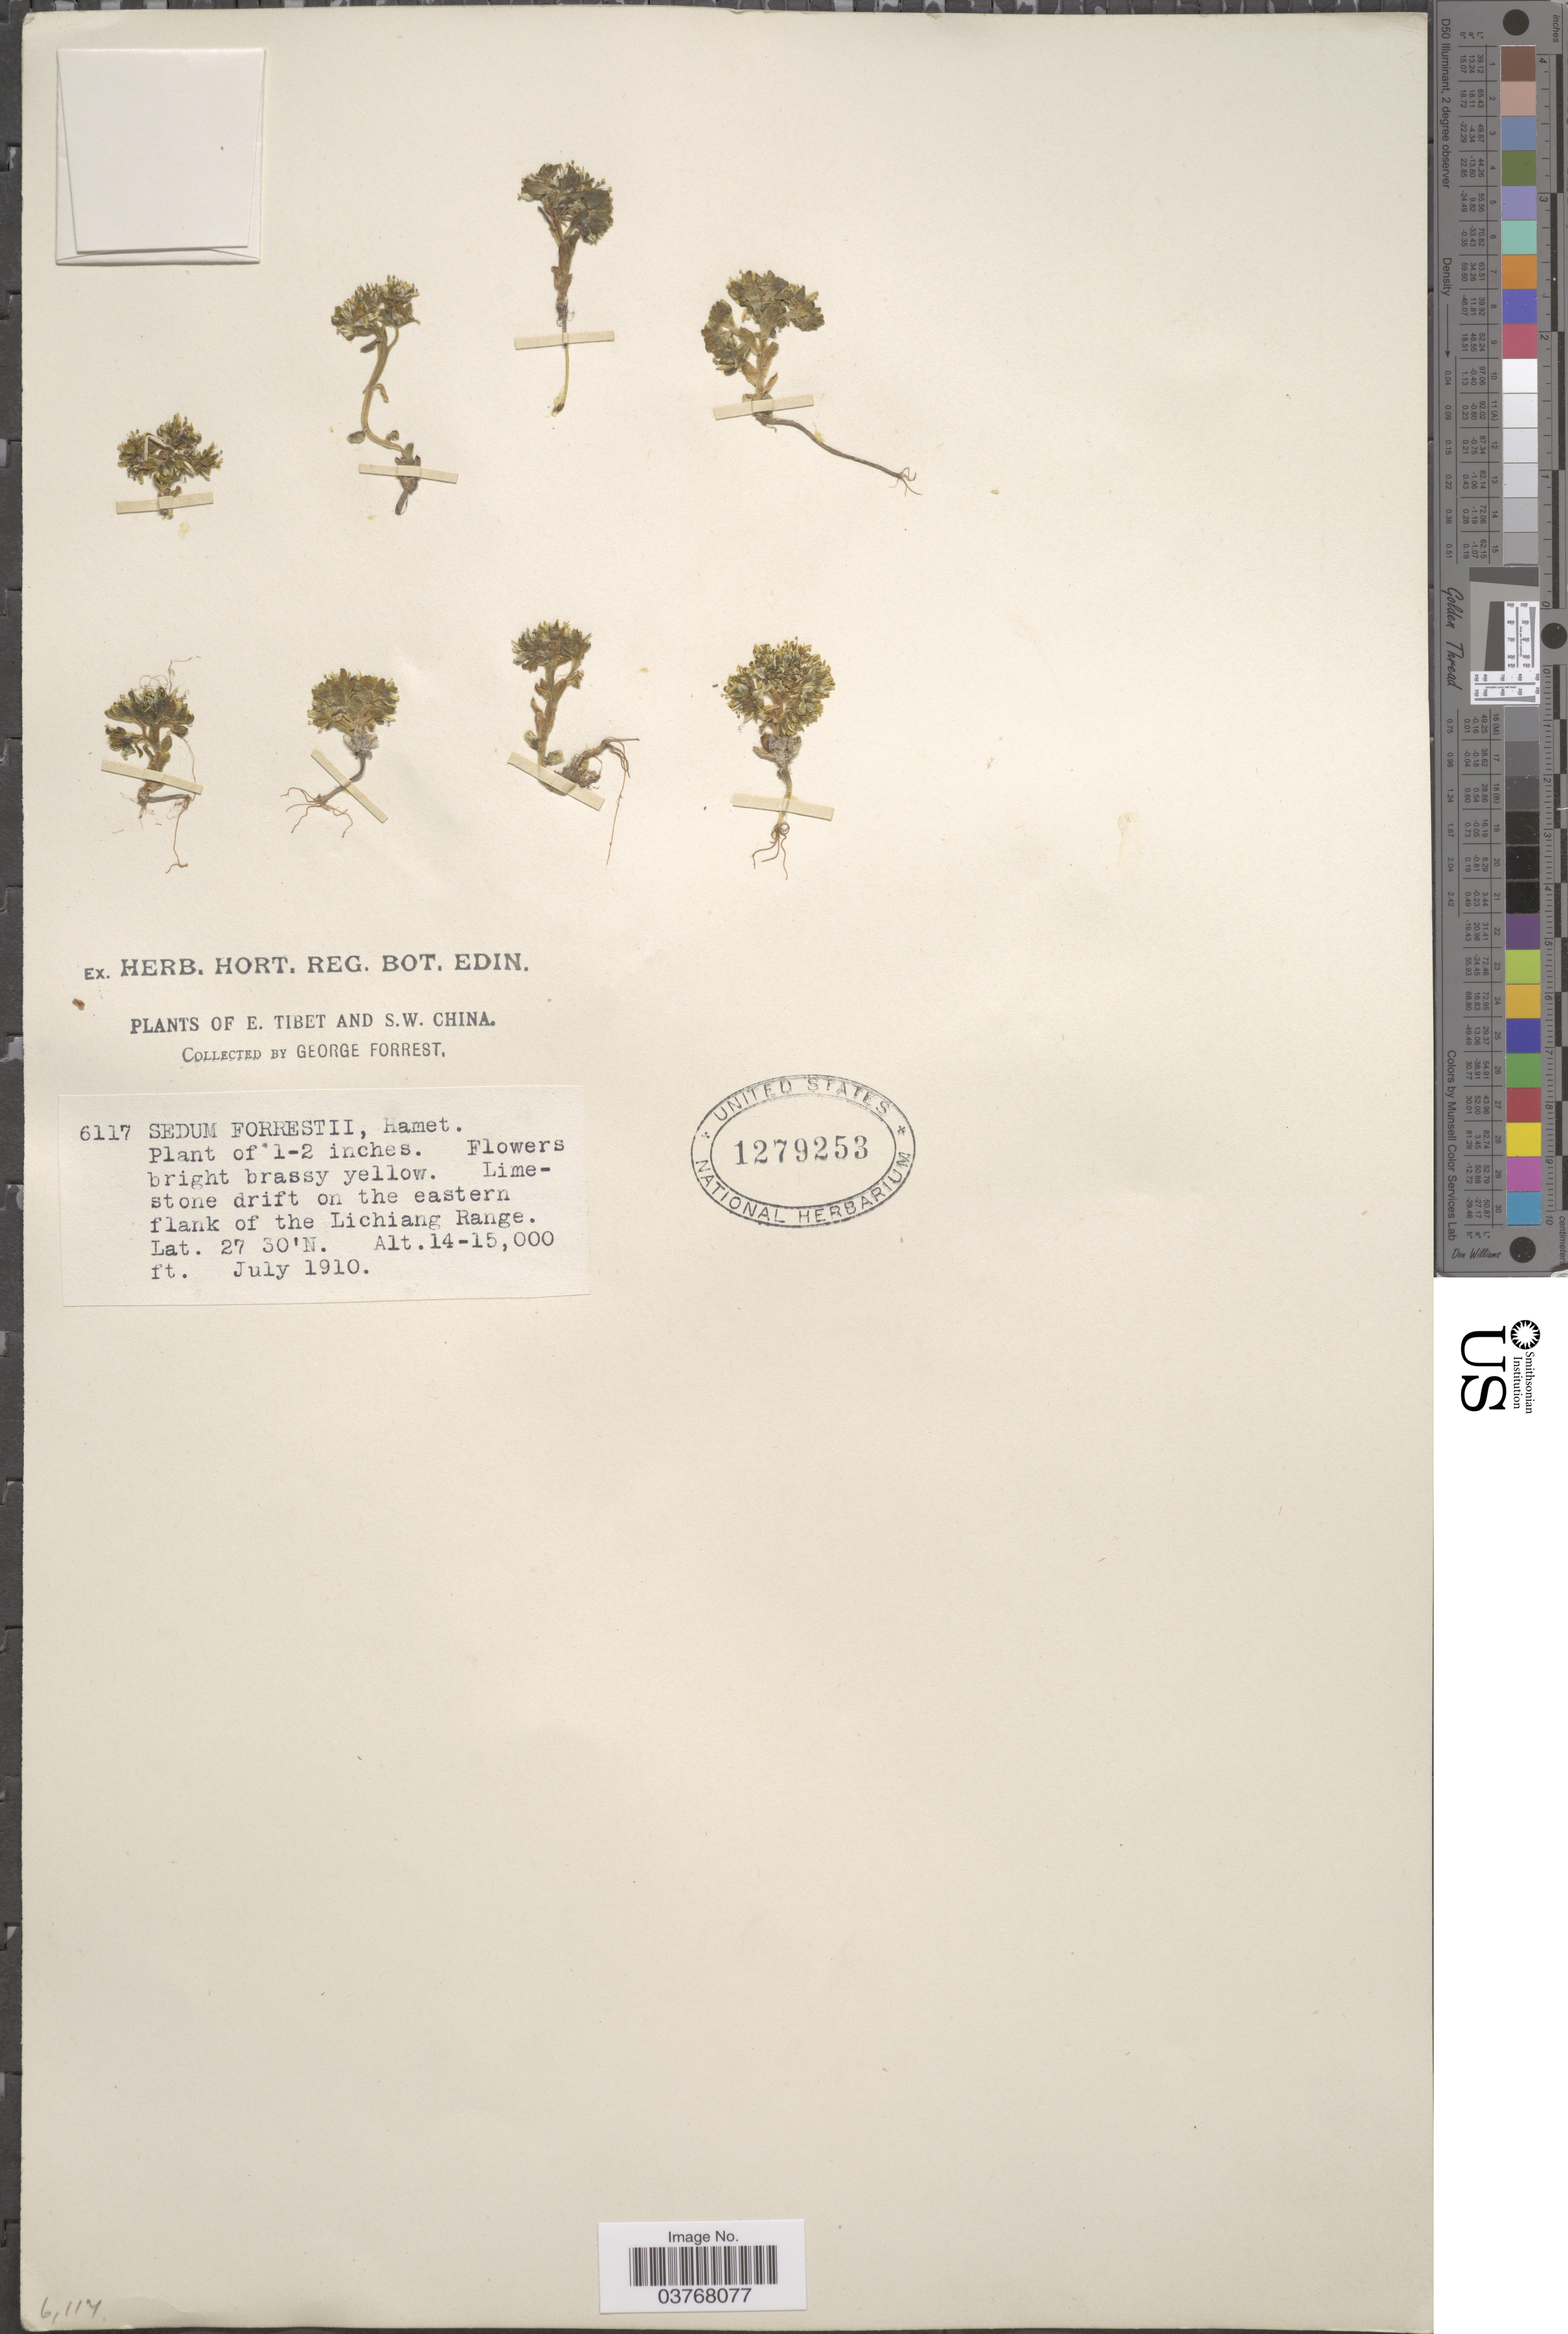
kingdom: Plantae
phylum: Tracheophyta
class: Magnoliopsida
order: Saxifragales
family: Crassulaceae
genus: Rhodiola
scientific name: Rhodiola forrestii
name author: (Raym.-Hamet) S.H. Fu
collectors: G. Forrest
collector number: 6117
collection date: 1910-07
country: China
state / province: Xizang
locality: E. Tibet and S.W. China. Eastern flank of the Lichiang Range.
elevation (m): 4267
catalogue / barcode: US 1279253